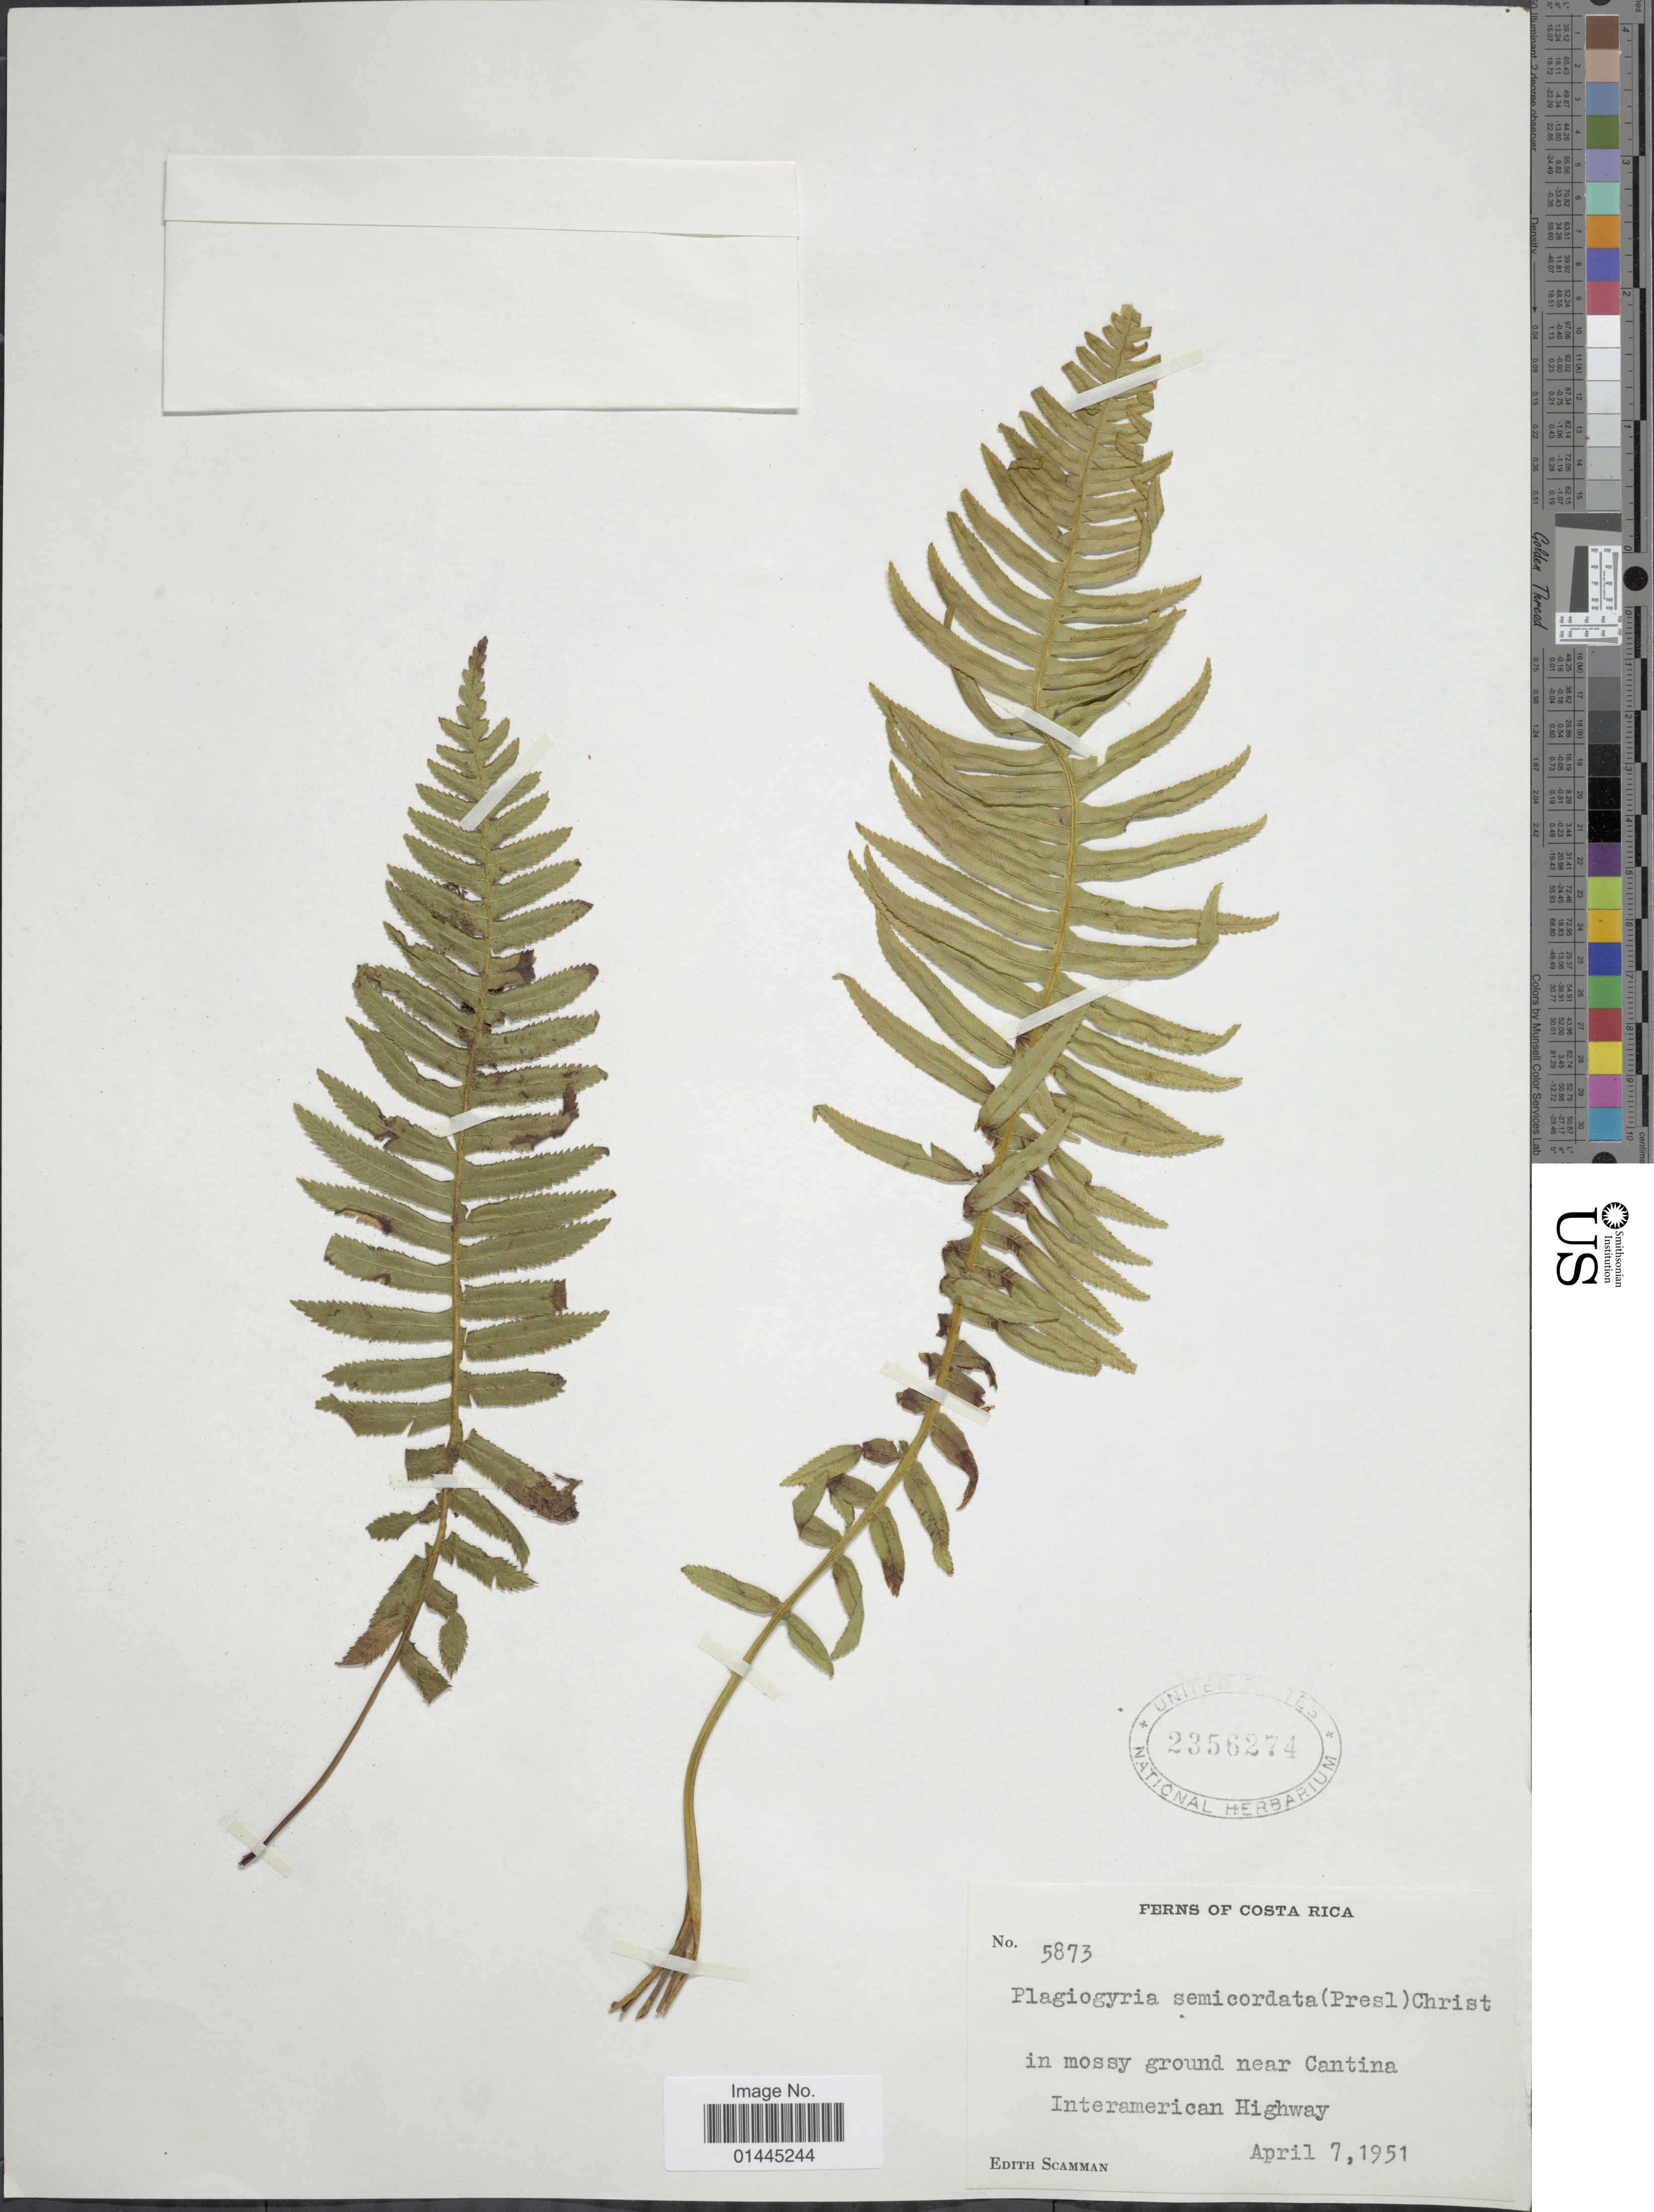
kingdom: Plantae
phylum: Tracheophyta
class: Polypodiopsida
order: Cyatheales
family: Plagiogyriaceae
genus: Plagiogyria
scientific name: Plagiogyria semicordata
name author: (C. Presl) Christ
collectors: E. Scamman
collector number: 5873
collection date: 1951-04-07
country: Costa Rica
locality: In mossy ground near Cantina, Interamerican Highway.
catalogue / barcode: US 2356274